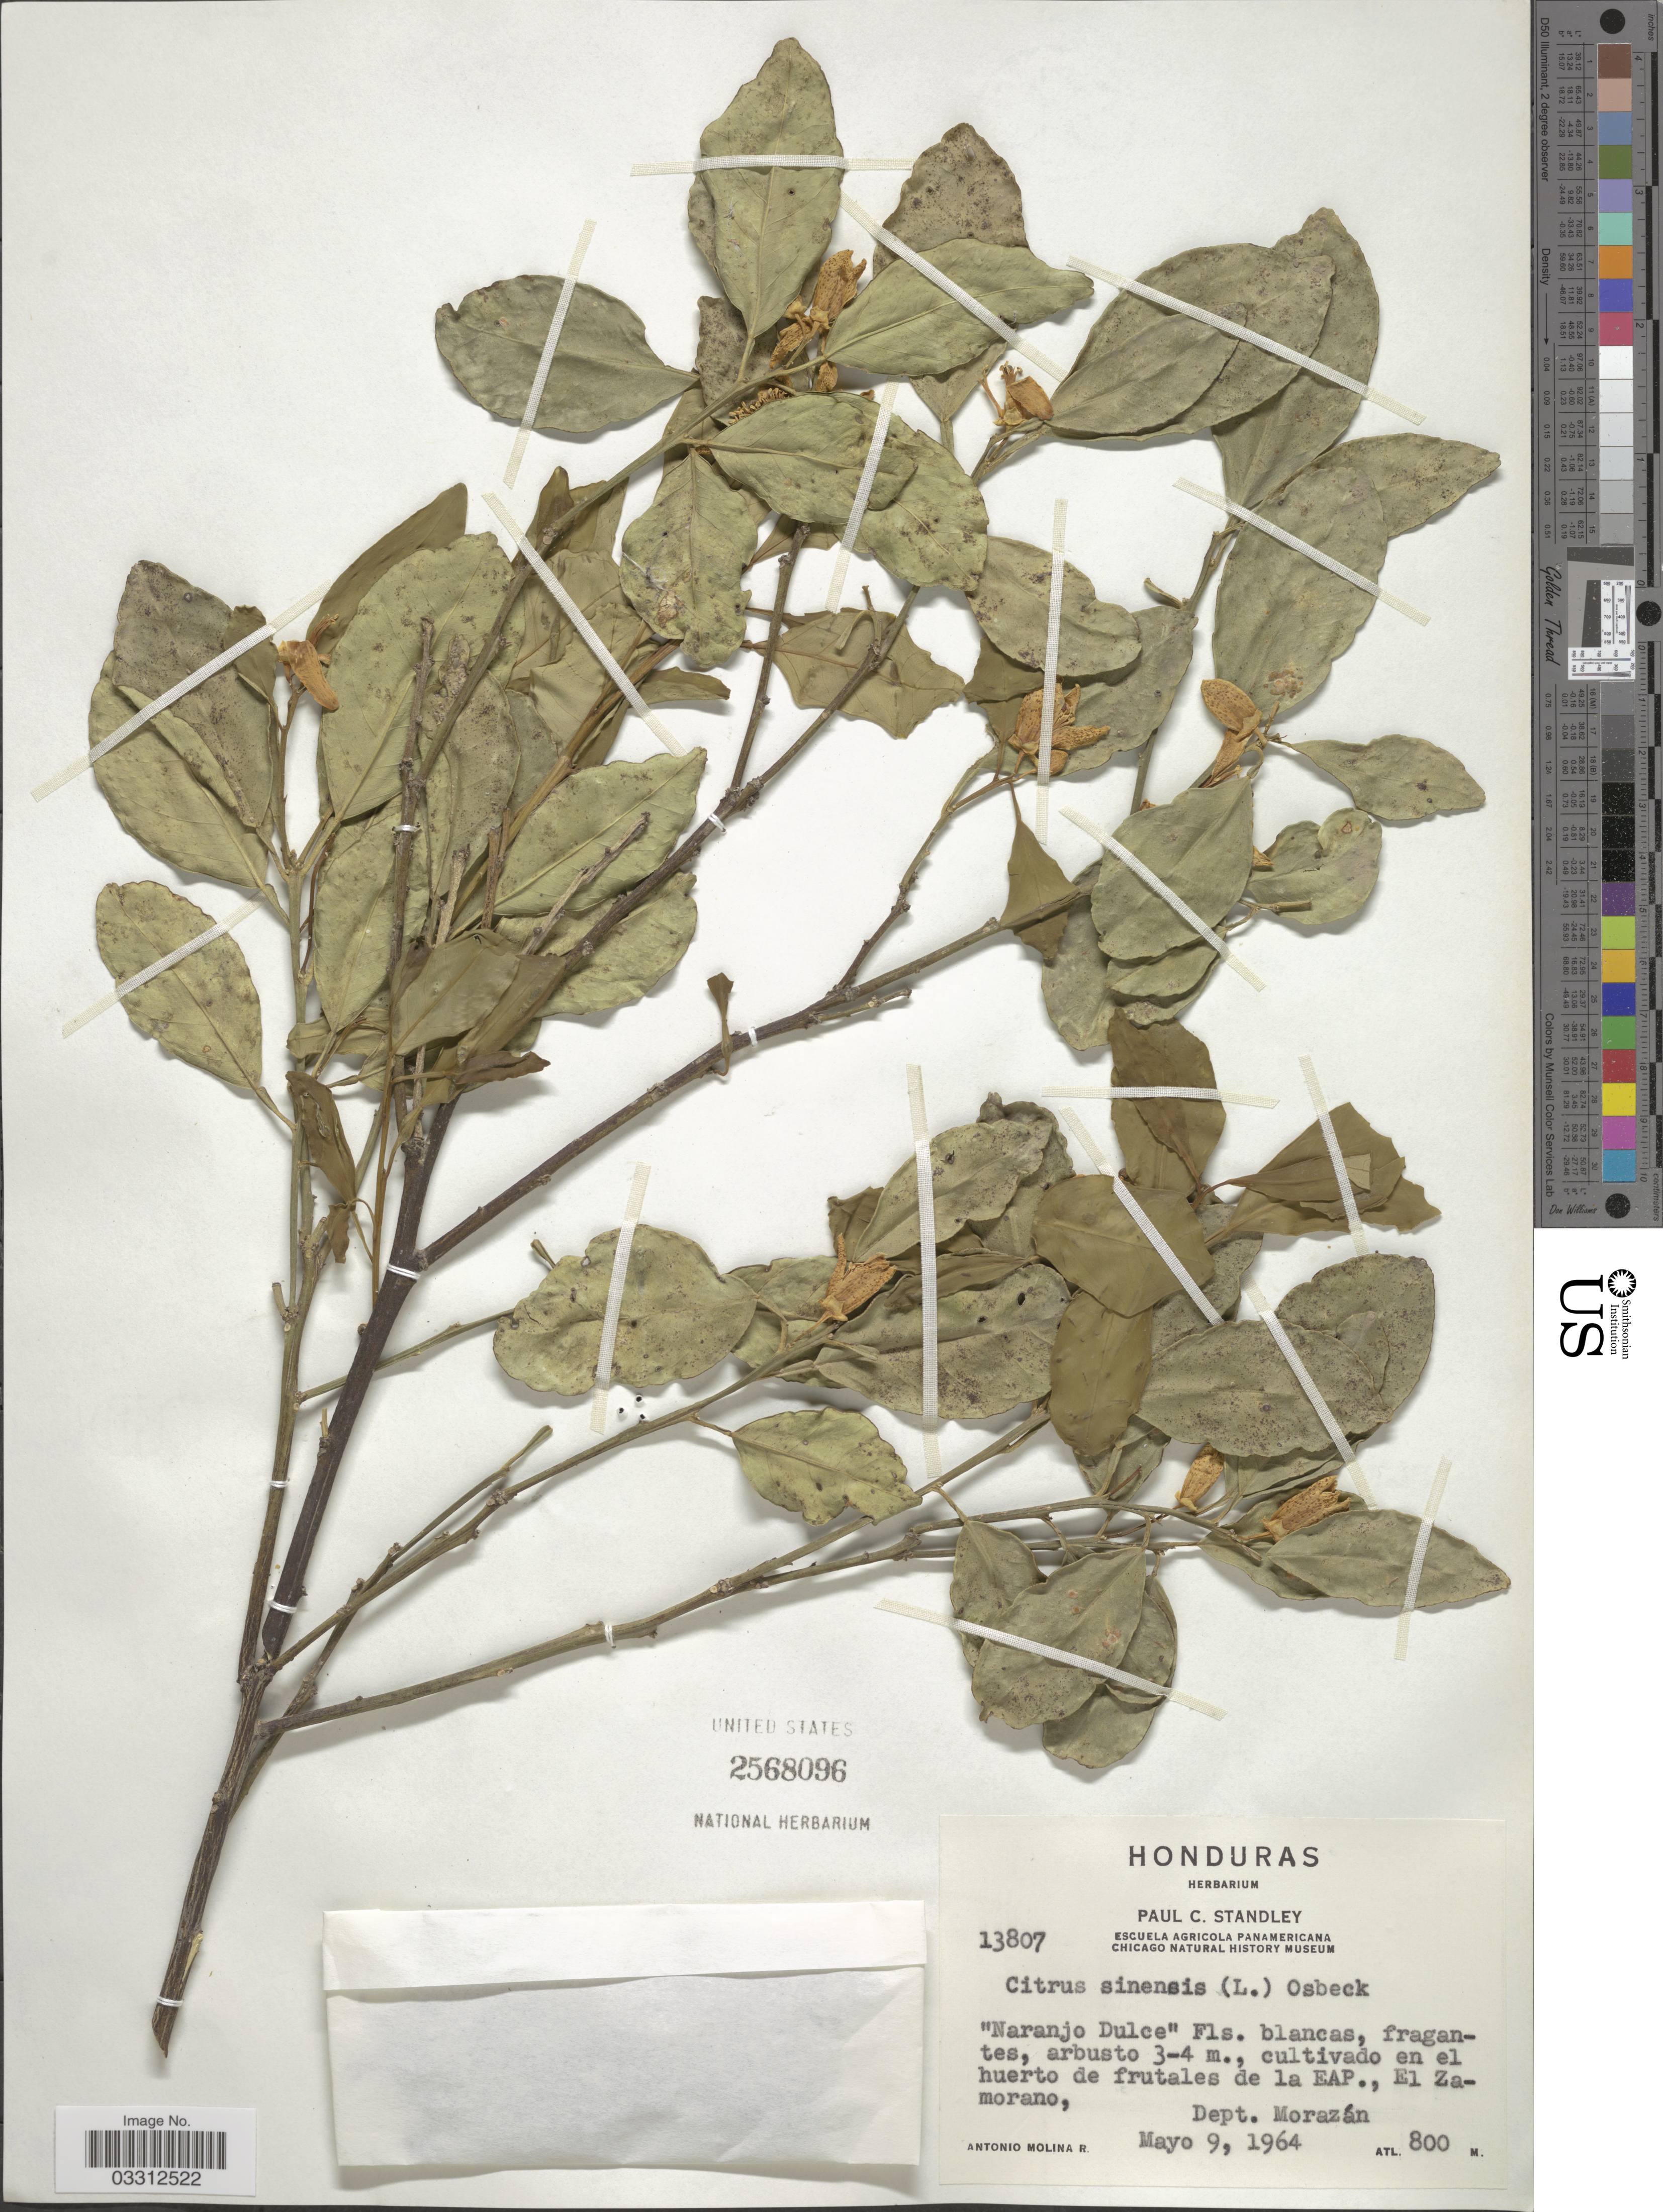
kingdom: Plantae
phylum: Tracheophyta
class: Magnoliopsida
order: Sapindales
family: Rutaceae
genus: Citrus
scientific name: Citrus x sinensis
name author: (L.) Osbeck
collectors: A. Molina R.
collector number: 13807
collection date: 1964-05-09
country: Honduras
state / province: Fco. Morazán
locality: Huerto de frutales de la EAP, El Zamorano, Dept. Morazán.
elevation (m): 800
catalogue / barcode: US 2568096